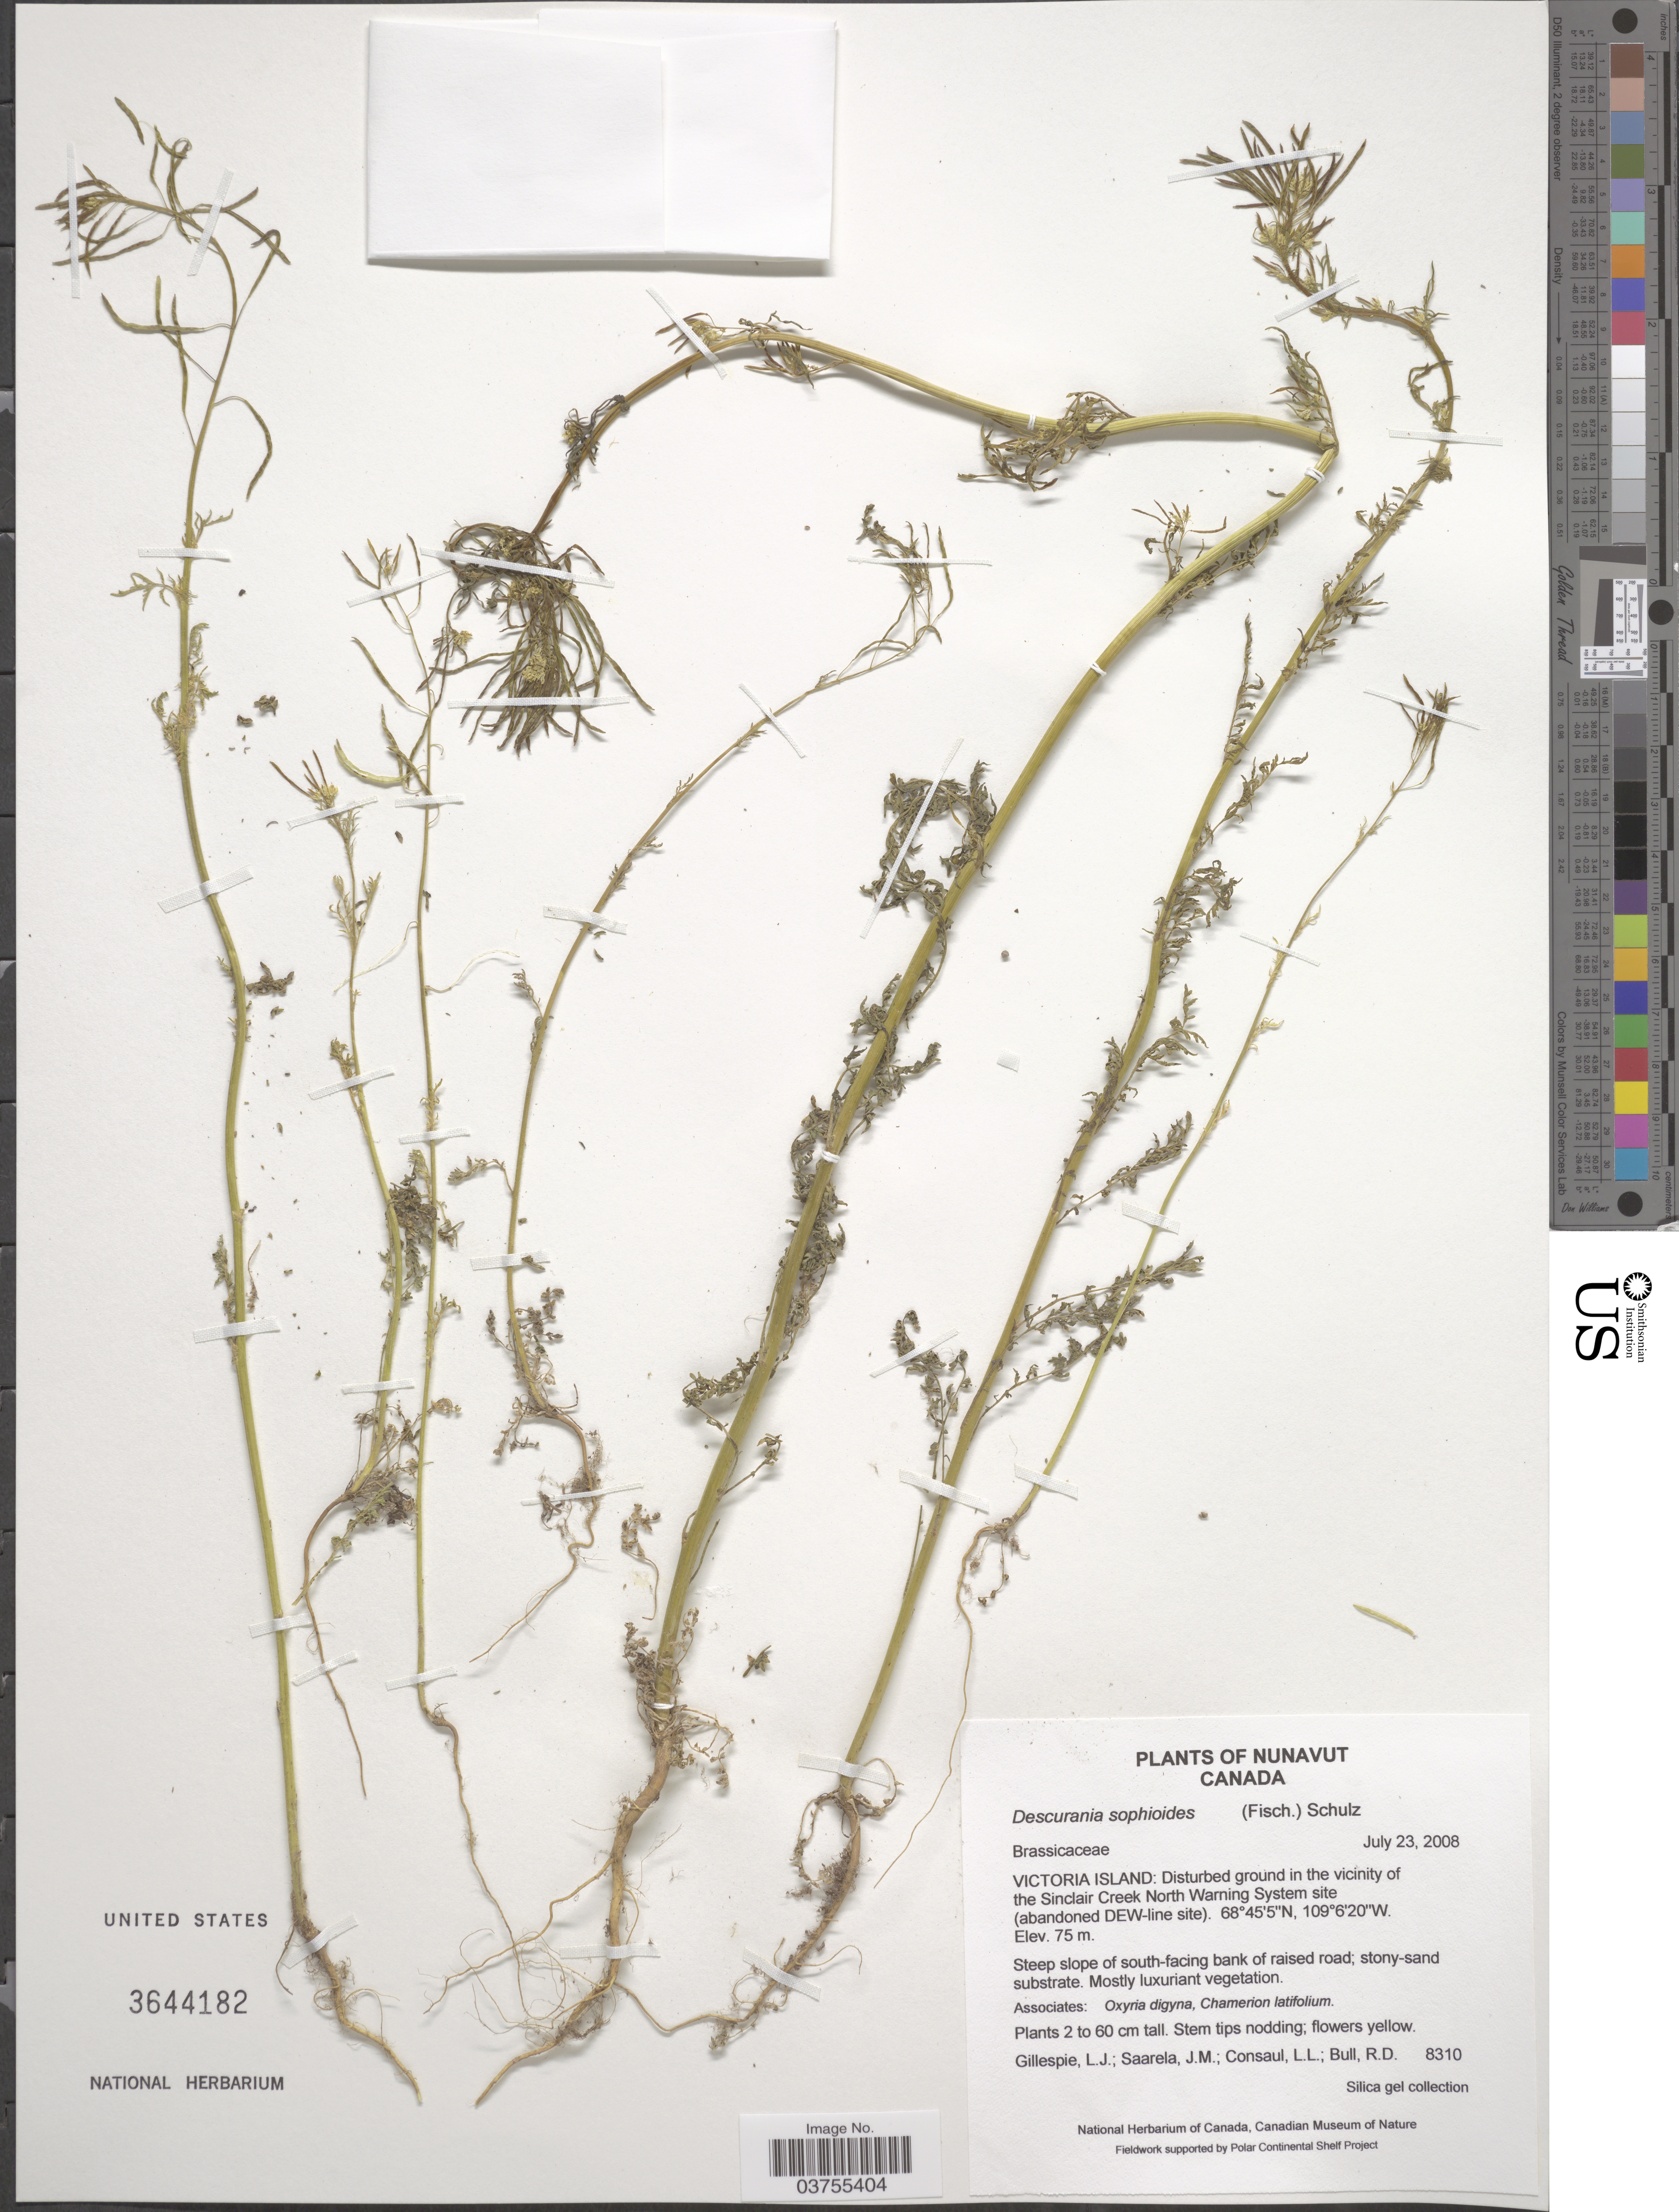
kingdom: Plantae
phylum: Tracheophyta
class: Magnoliopsida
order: Brassicales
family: Brassicaceae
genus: Descurainia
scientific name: Descurainia sophioides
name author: (Fisch.) O.E. Schultz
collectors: L. Gillespie, J. Saarela, L. Consaul & R. Bull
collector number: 8310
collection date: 2008-07-23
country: Canada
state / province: Nunavut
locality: Victoria Island: Disturbed ground in the vicinity of the Sinclair Creek North Warning System site (abandoned DEW-line site).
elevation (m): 75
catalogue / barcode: US 3644182